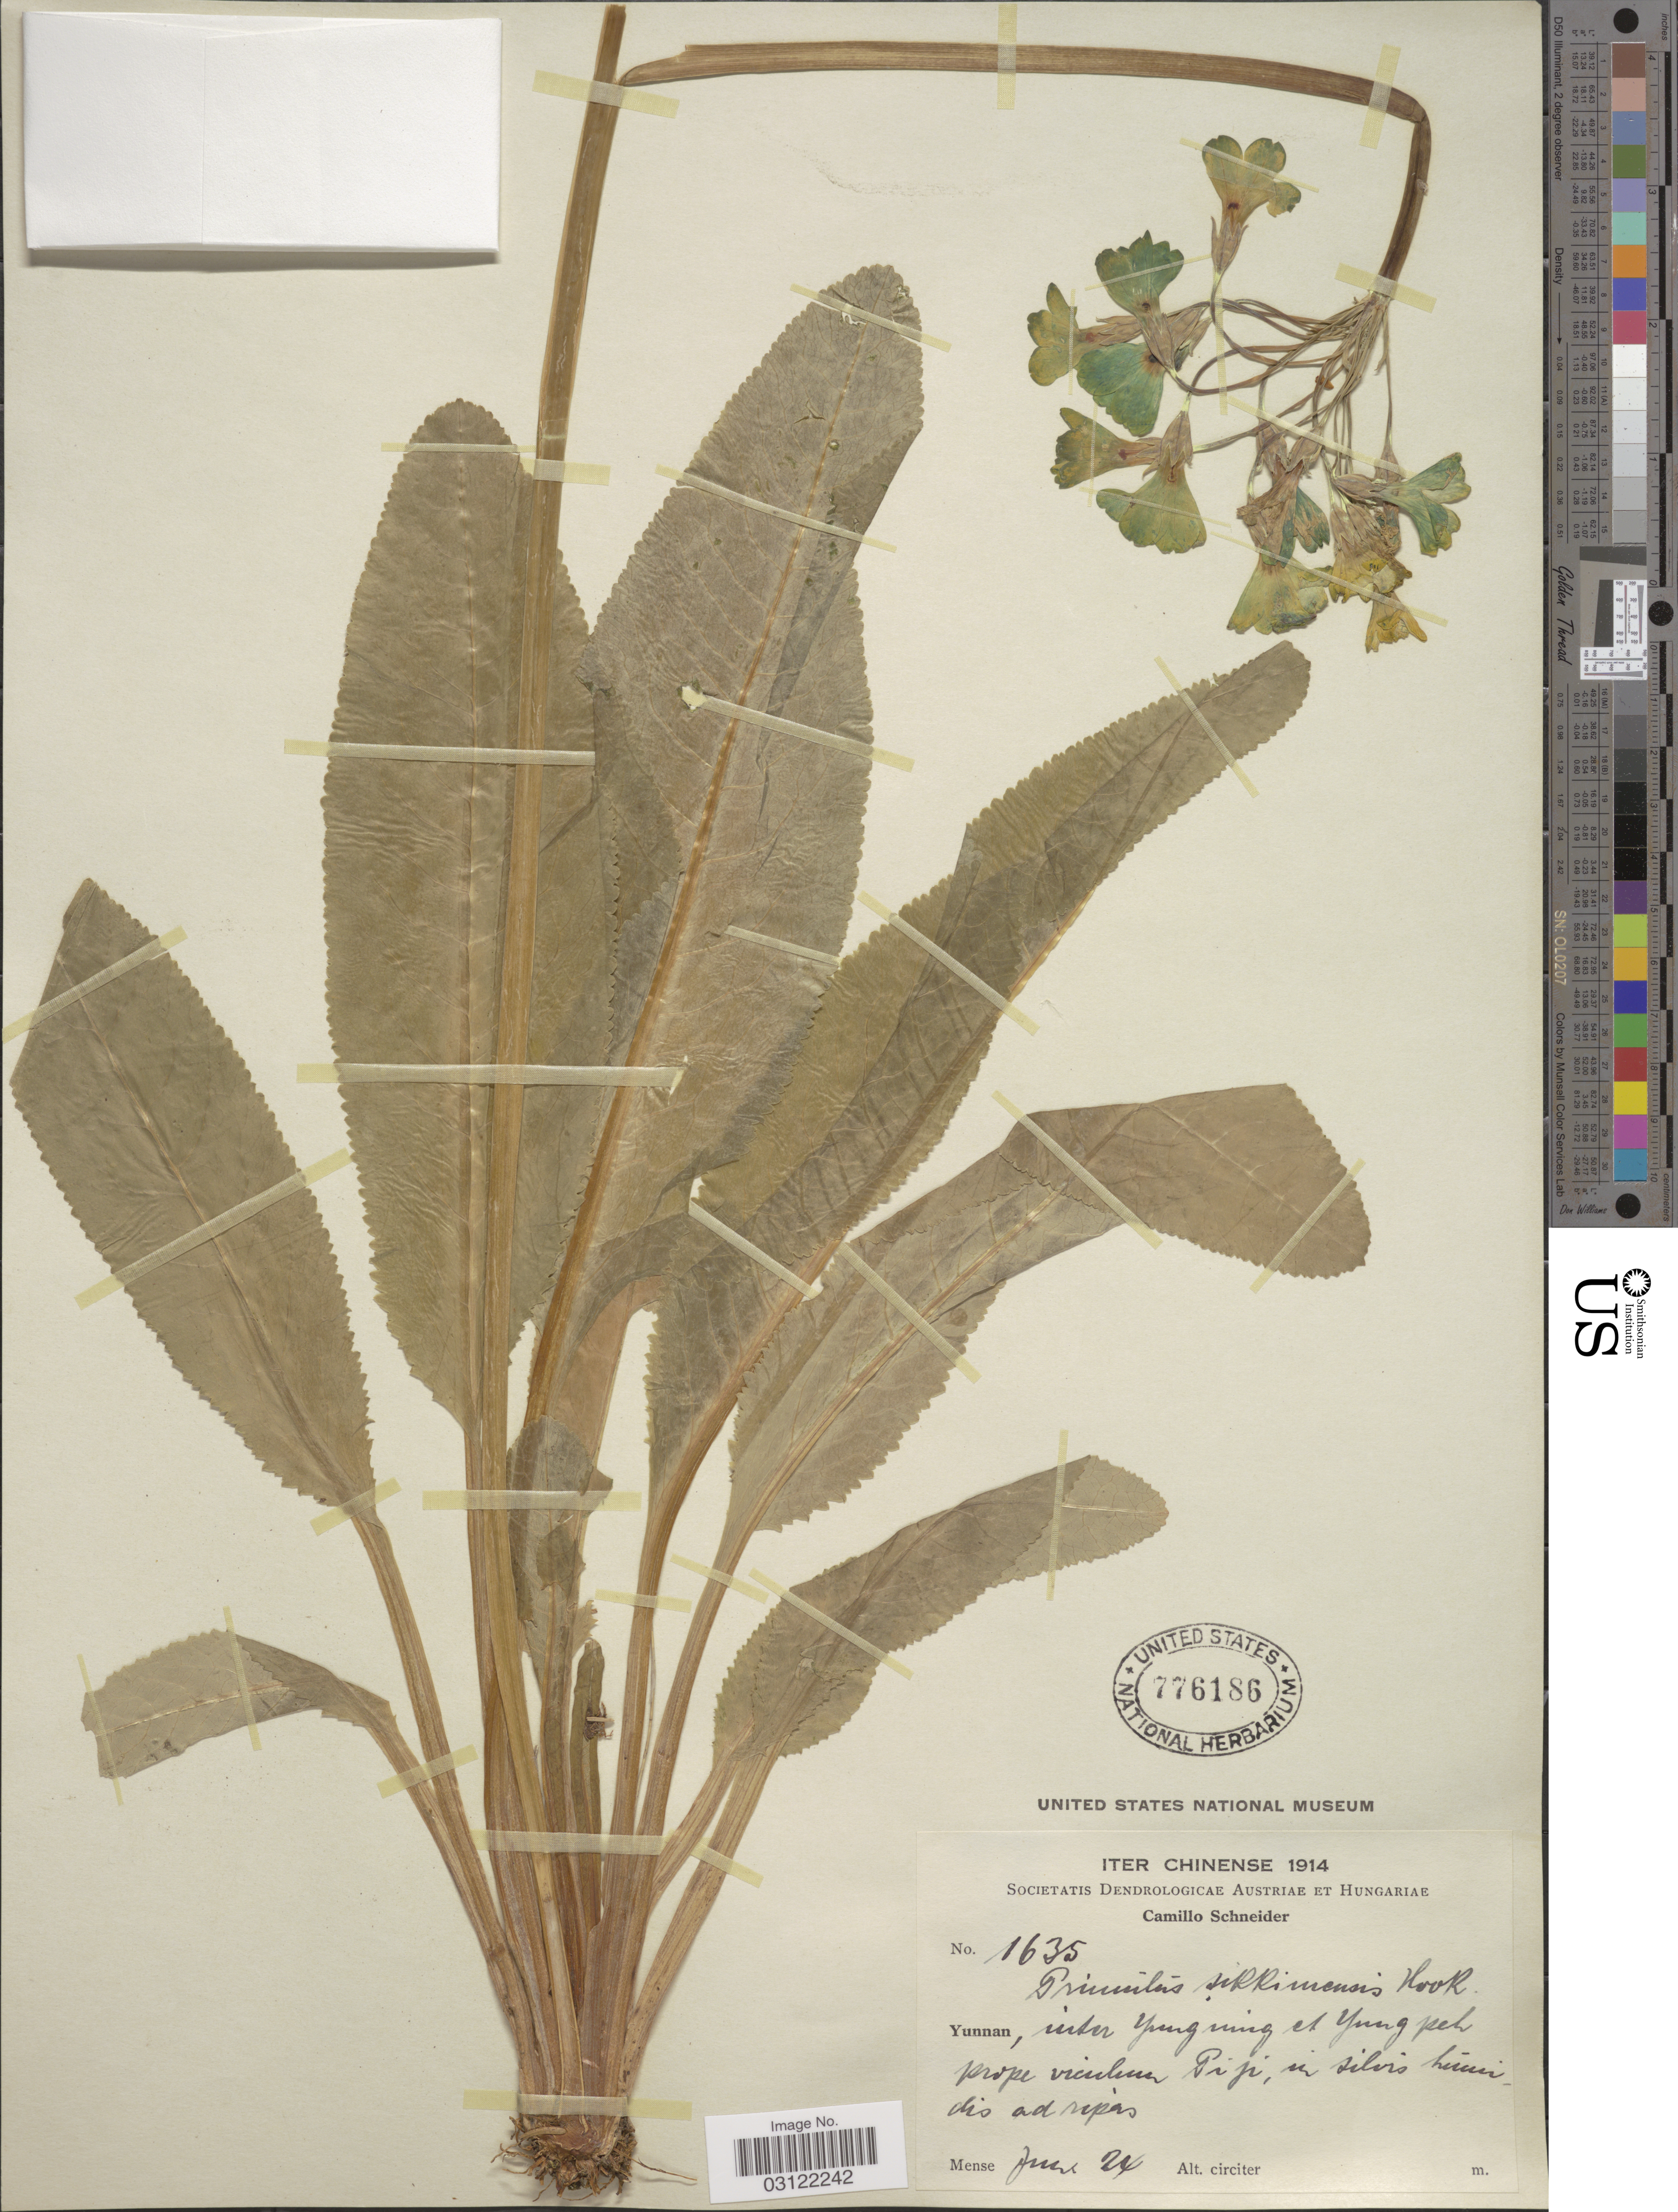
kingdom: Plantae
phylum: Tracheophyta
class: Magnoliopsida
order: Ericales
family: Primulaceae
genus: Primula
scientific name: Primula sikkimensis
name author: Hook.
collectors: C. K. Schneider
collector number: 1635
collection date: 1924-06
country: China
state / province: Yunnan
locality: Inter Yung ning et Yung peh prope viculinar Pifi, in silvis húmidis ad ripàs.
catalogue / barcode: US 776186